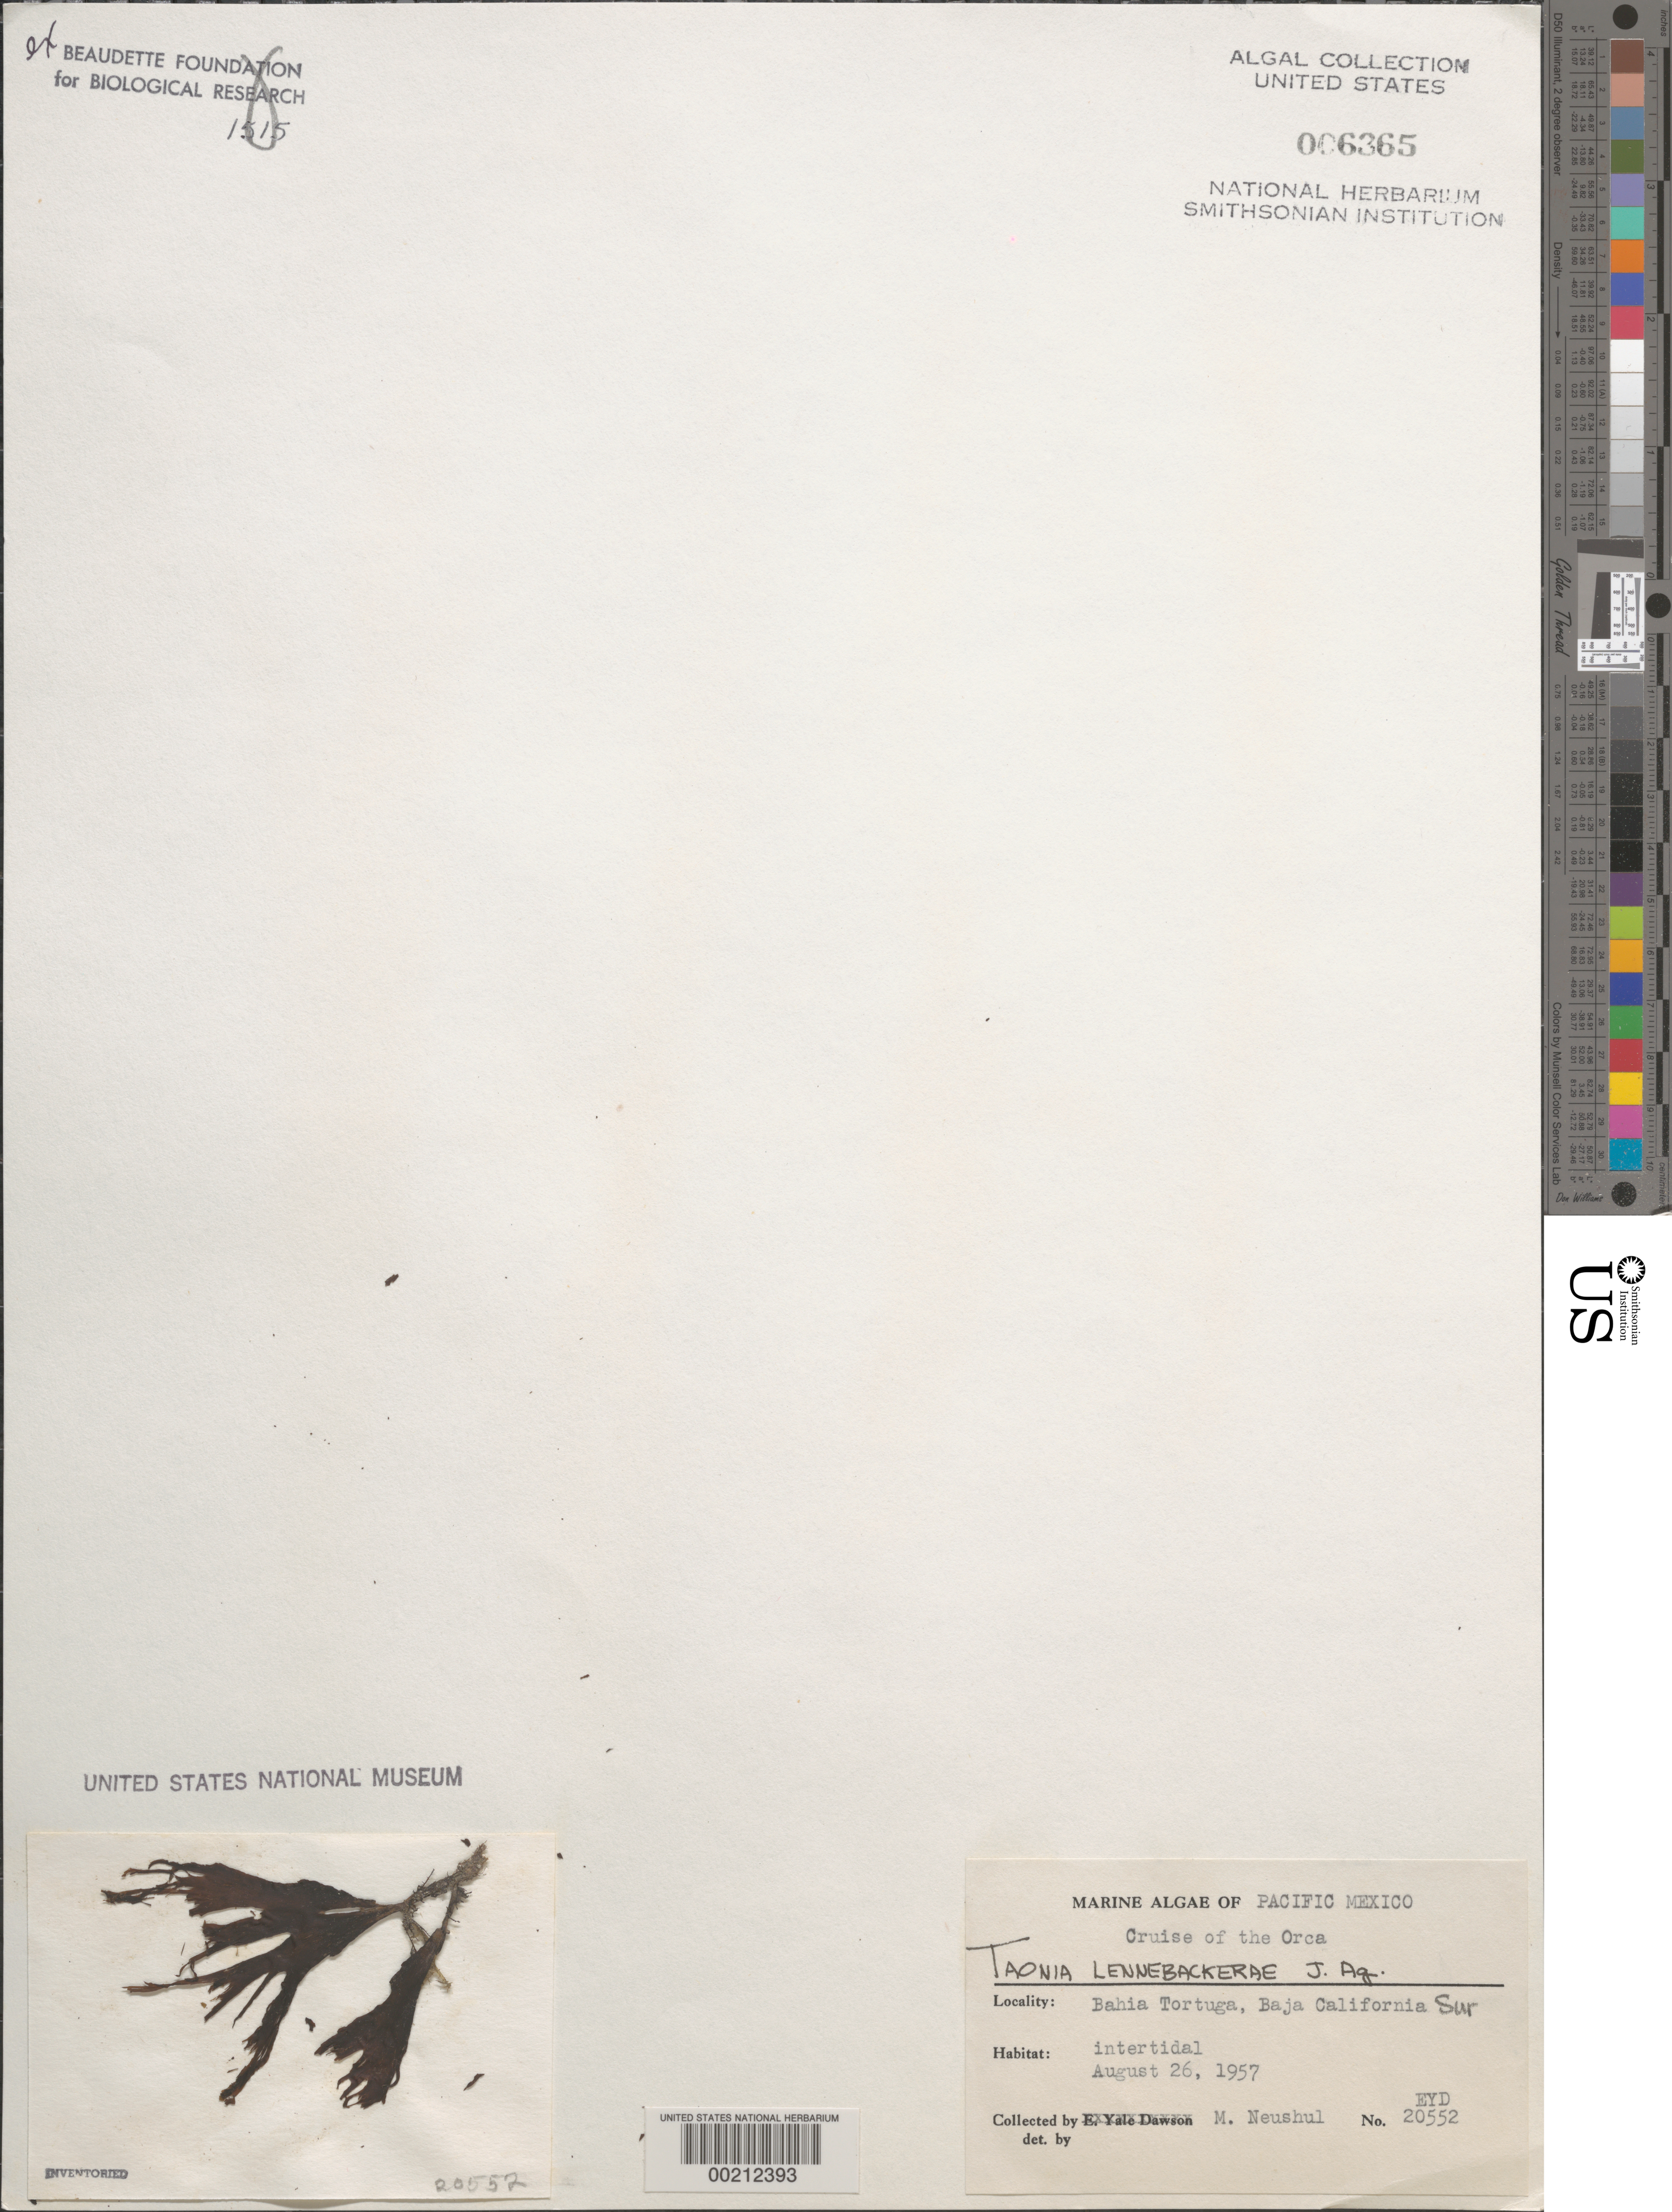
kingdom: Chromista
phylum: Ochrophyta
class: Phaeophyceae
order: Dictyotales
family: Dictyotaceae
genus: Taonia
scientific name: Taonia lennebackerae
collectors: M. Neushul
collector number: EYD 20552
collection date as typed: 26 Aug 1957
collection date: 1957-08-26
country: Mexico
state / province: Baja California Sur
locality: Bahia Tortuga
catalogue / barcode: US 6365